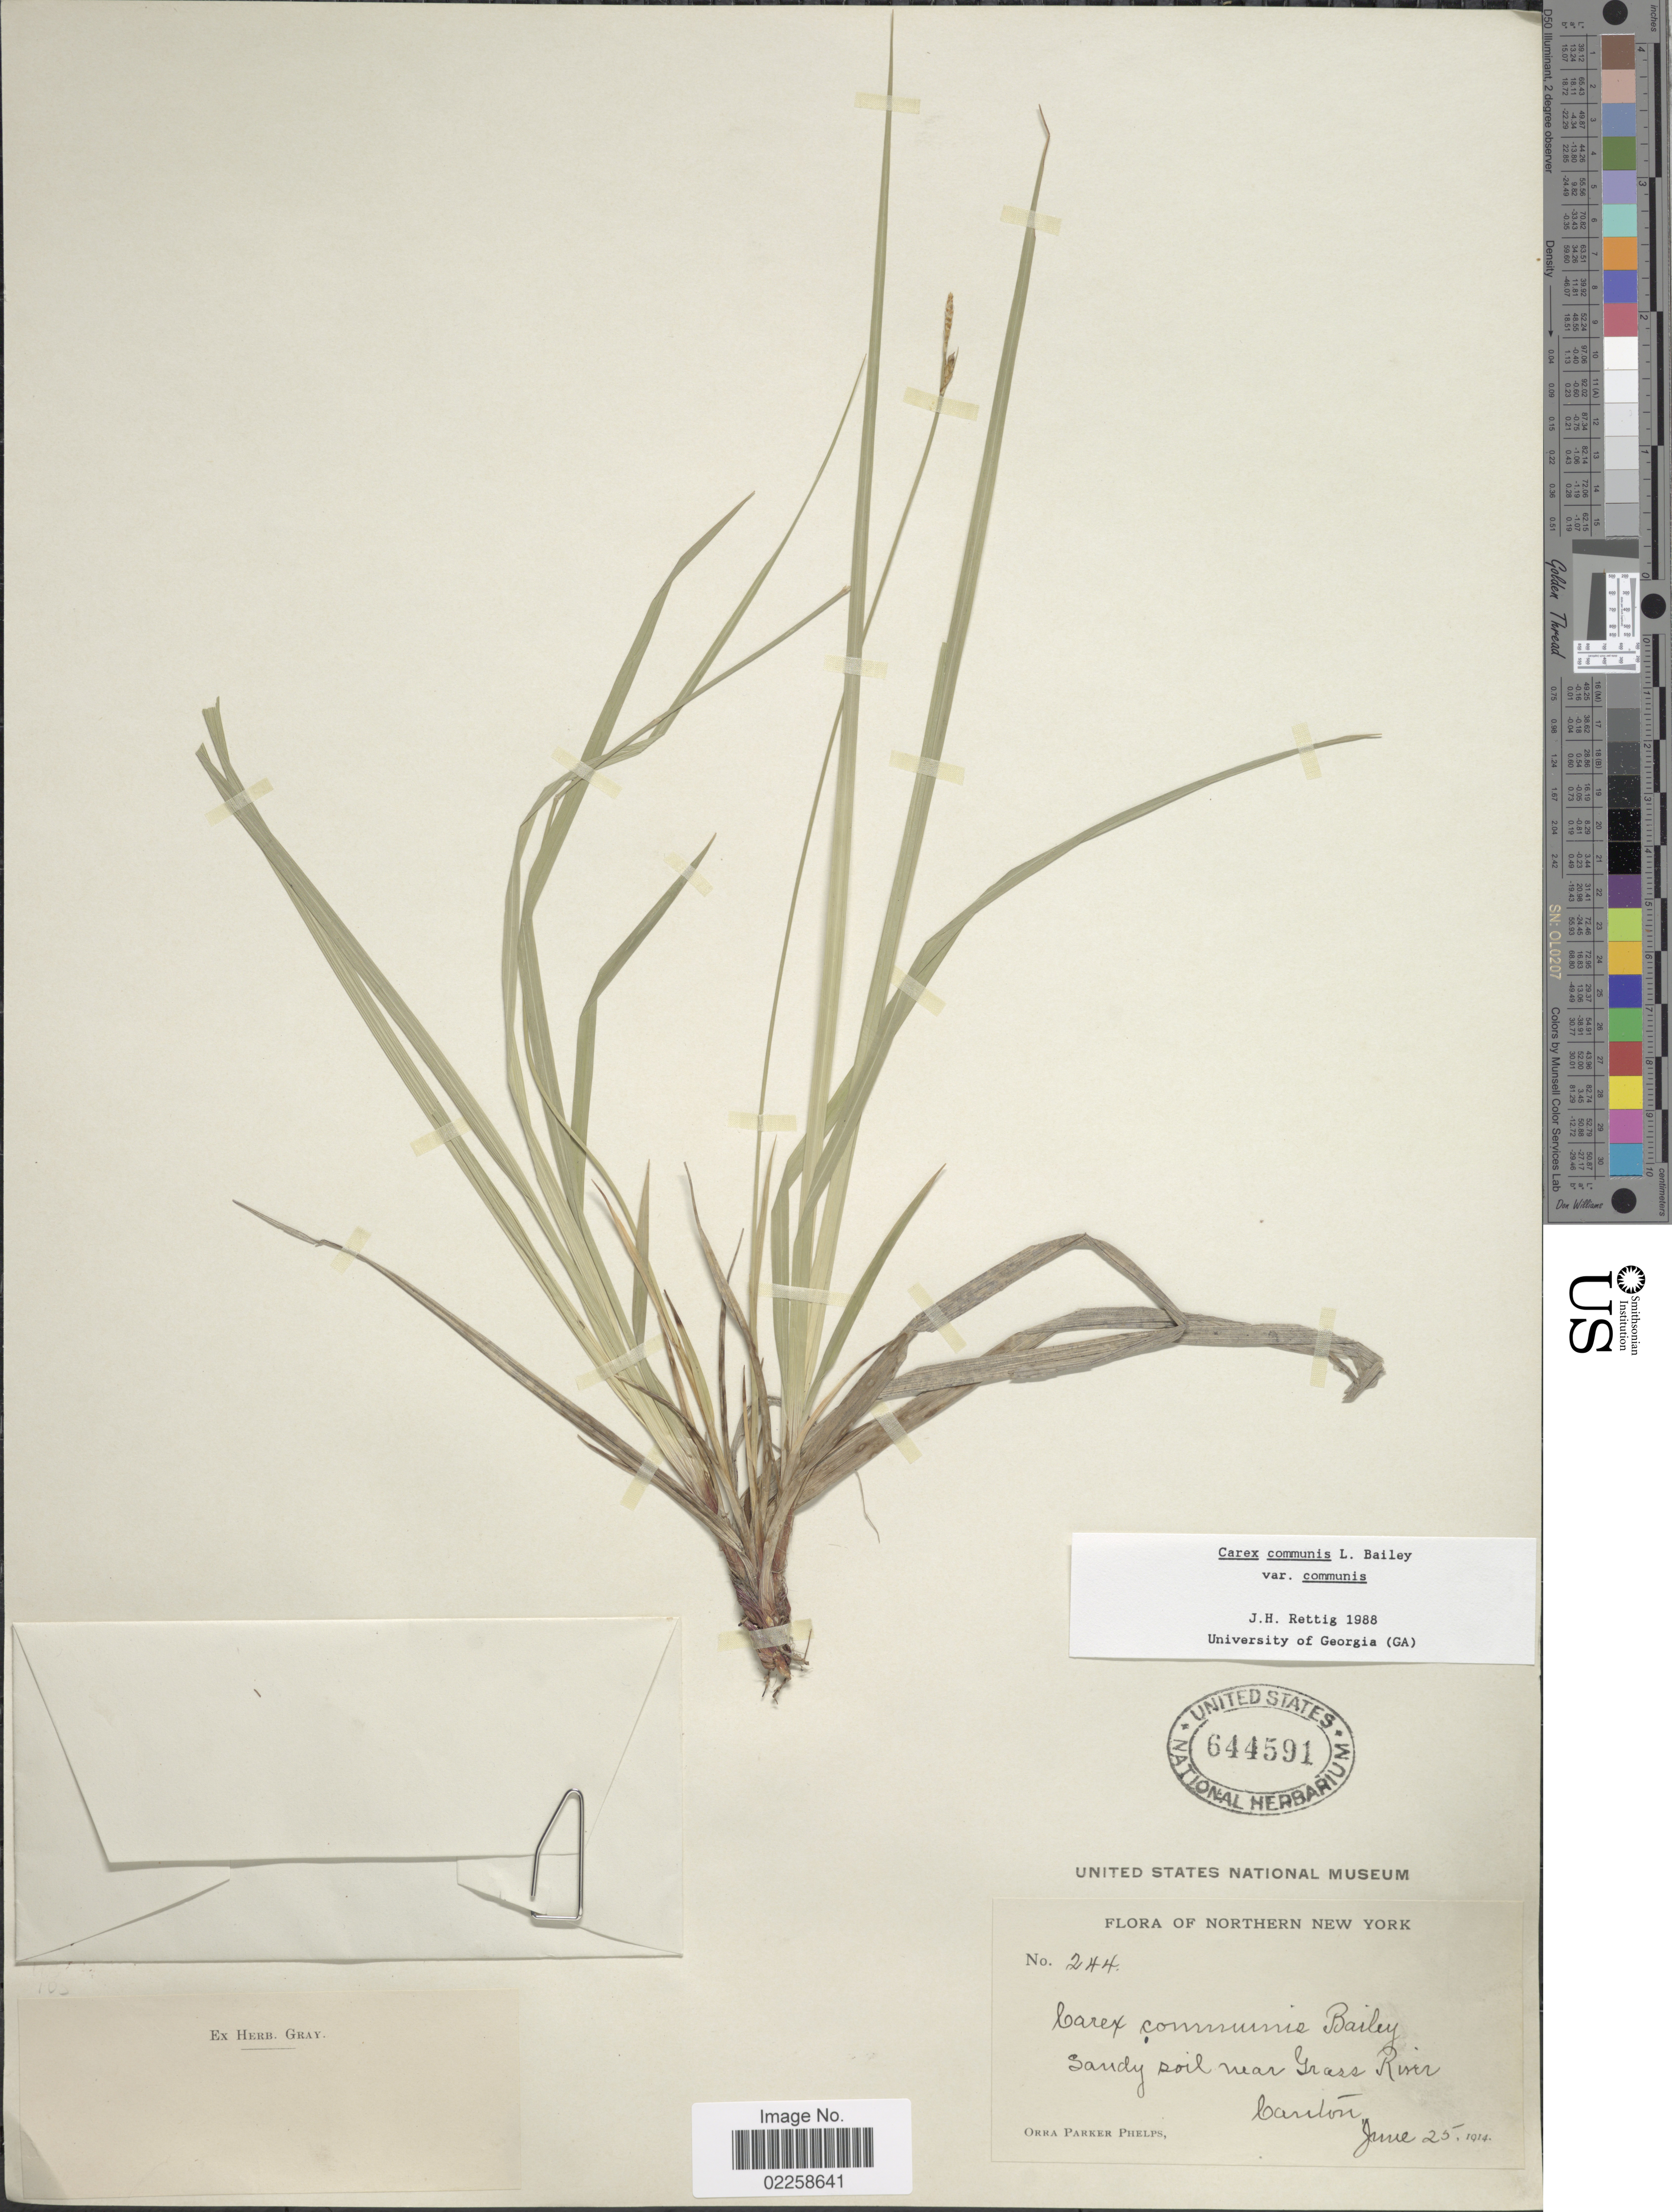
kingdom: Plantae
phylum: Tracheophyta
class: Liliopsida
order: Poales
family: Cyperaceae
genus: Carex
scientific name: Carex communis var. communis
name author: L.H. Bailey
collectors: O. P. Phelps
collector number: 244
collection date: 1914-06-25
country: United States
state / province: New York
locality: Northern New York, Sandy soil near Grass River, Canton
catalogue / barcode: US 644591